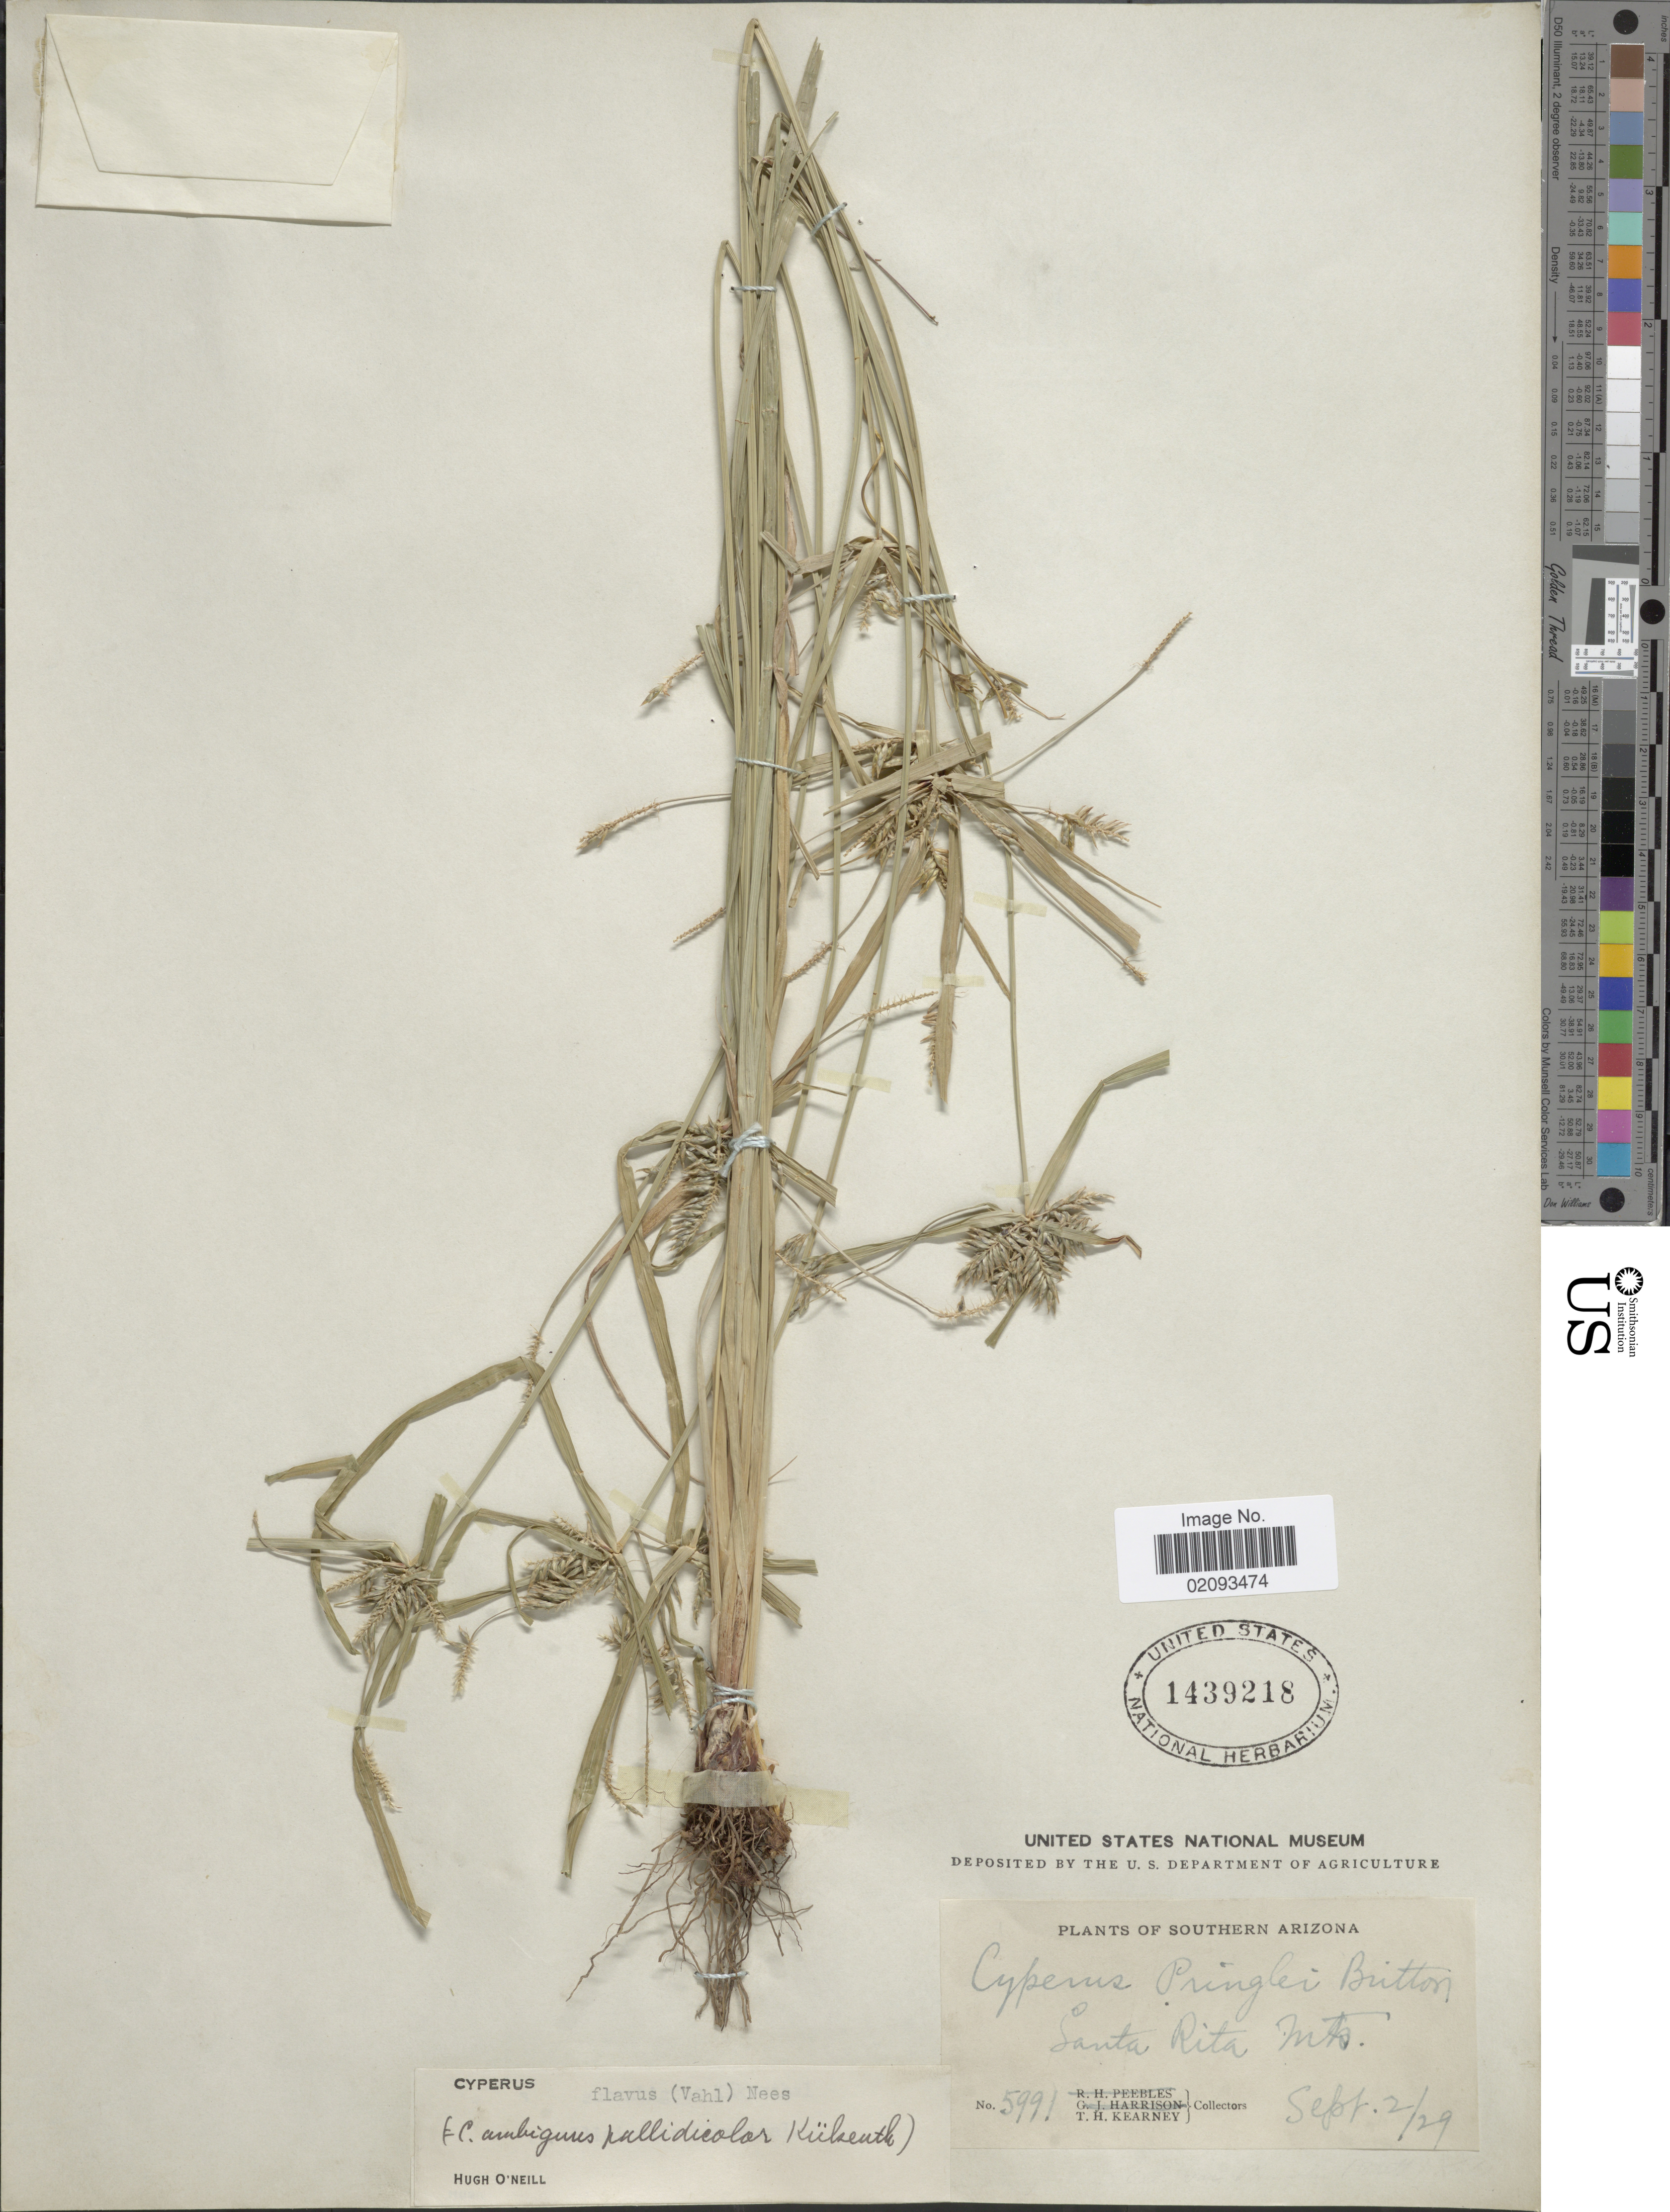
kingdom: Plantae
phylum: Tracheophyta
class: Liliopsida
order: Poales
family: Cyperaceae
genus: Cyperus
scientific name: Cyperus aggregatus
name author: (Willd.) Endl.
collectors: T. H. Kearney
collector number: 5991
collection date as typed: Transcribed d/m/y: 2/9/29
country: United States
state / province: Arizona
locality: Southern Arizona, Santa Rita Mts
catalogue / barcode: US 1439218